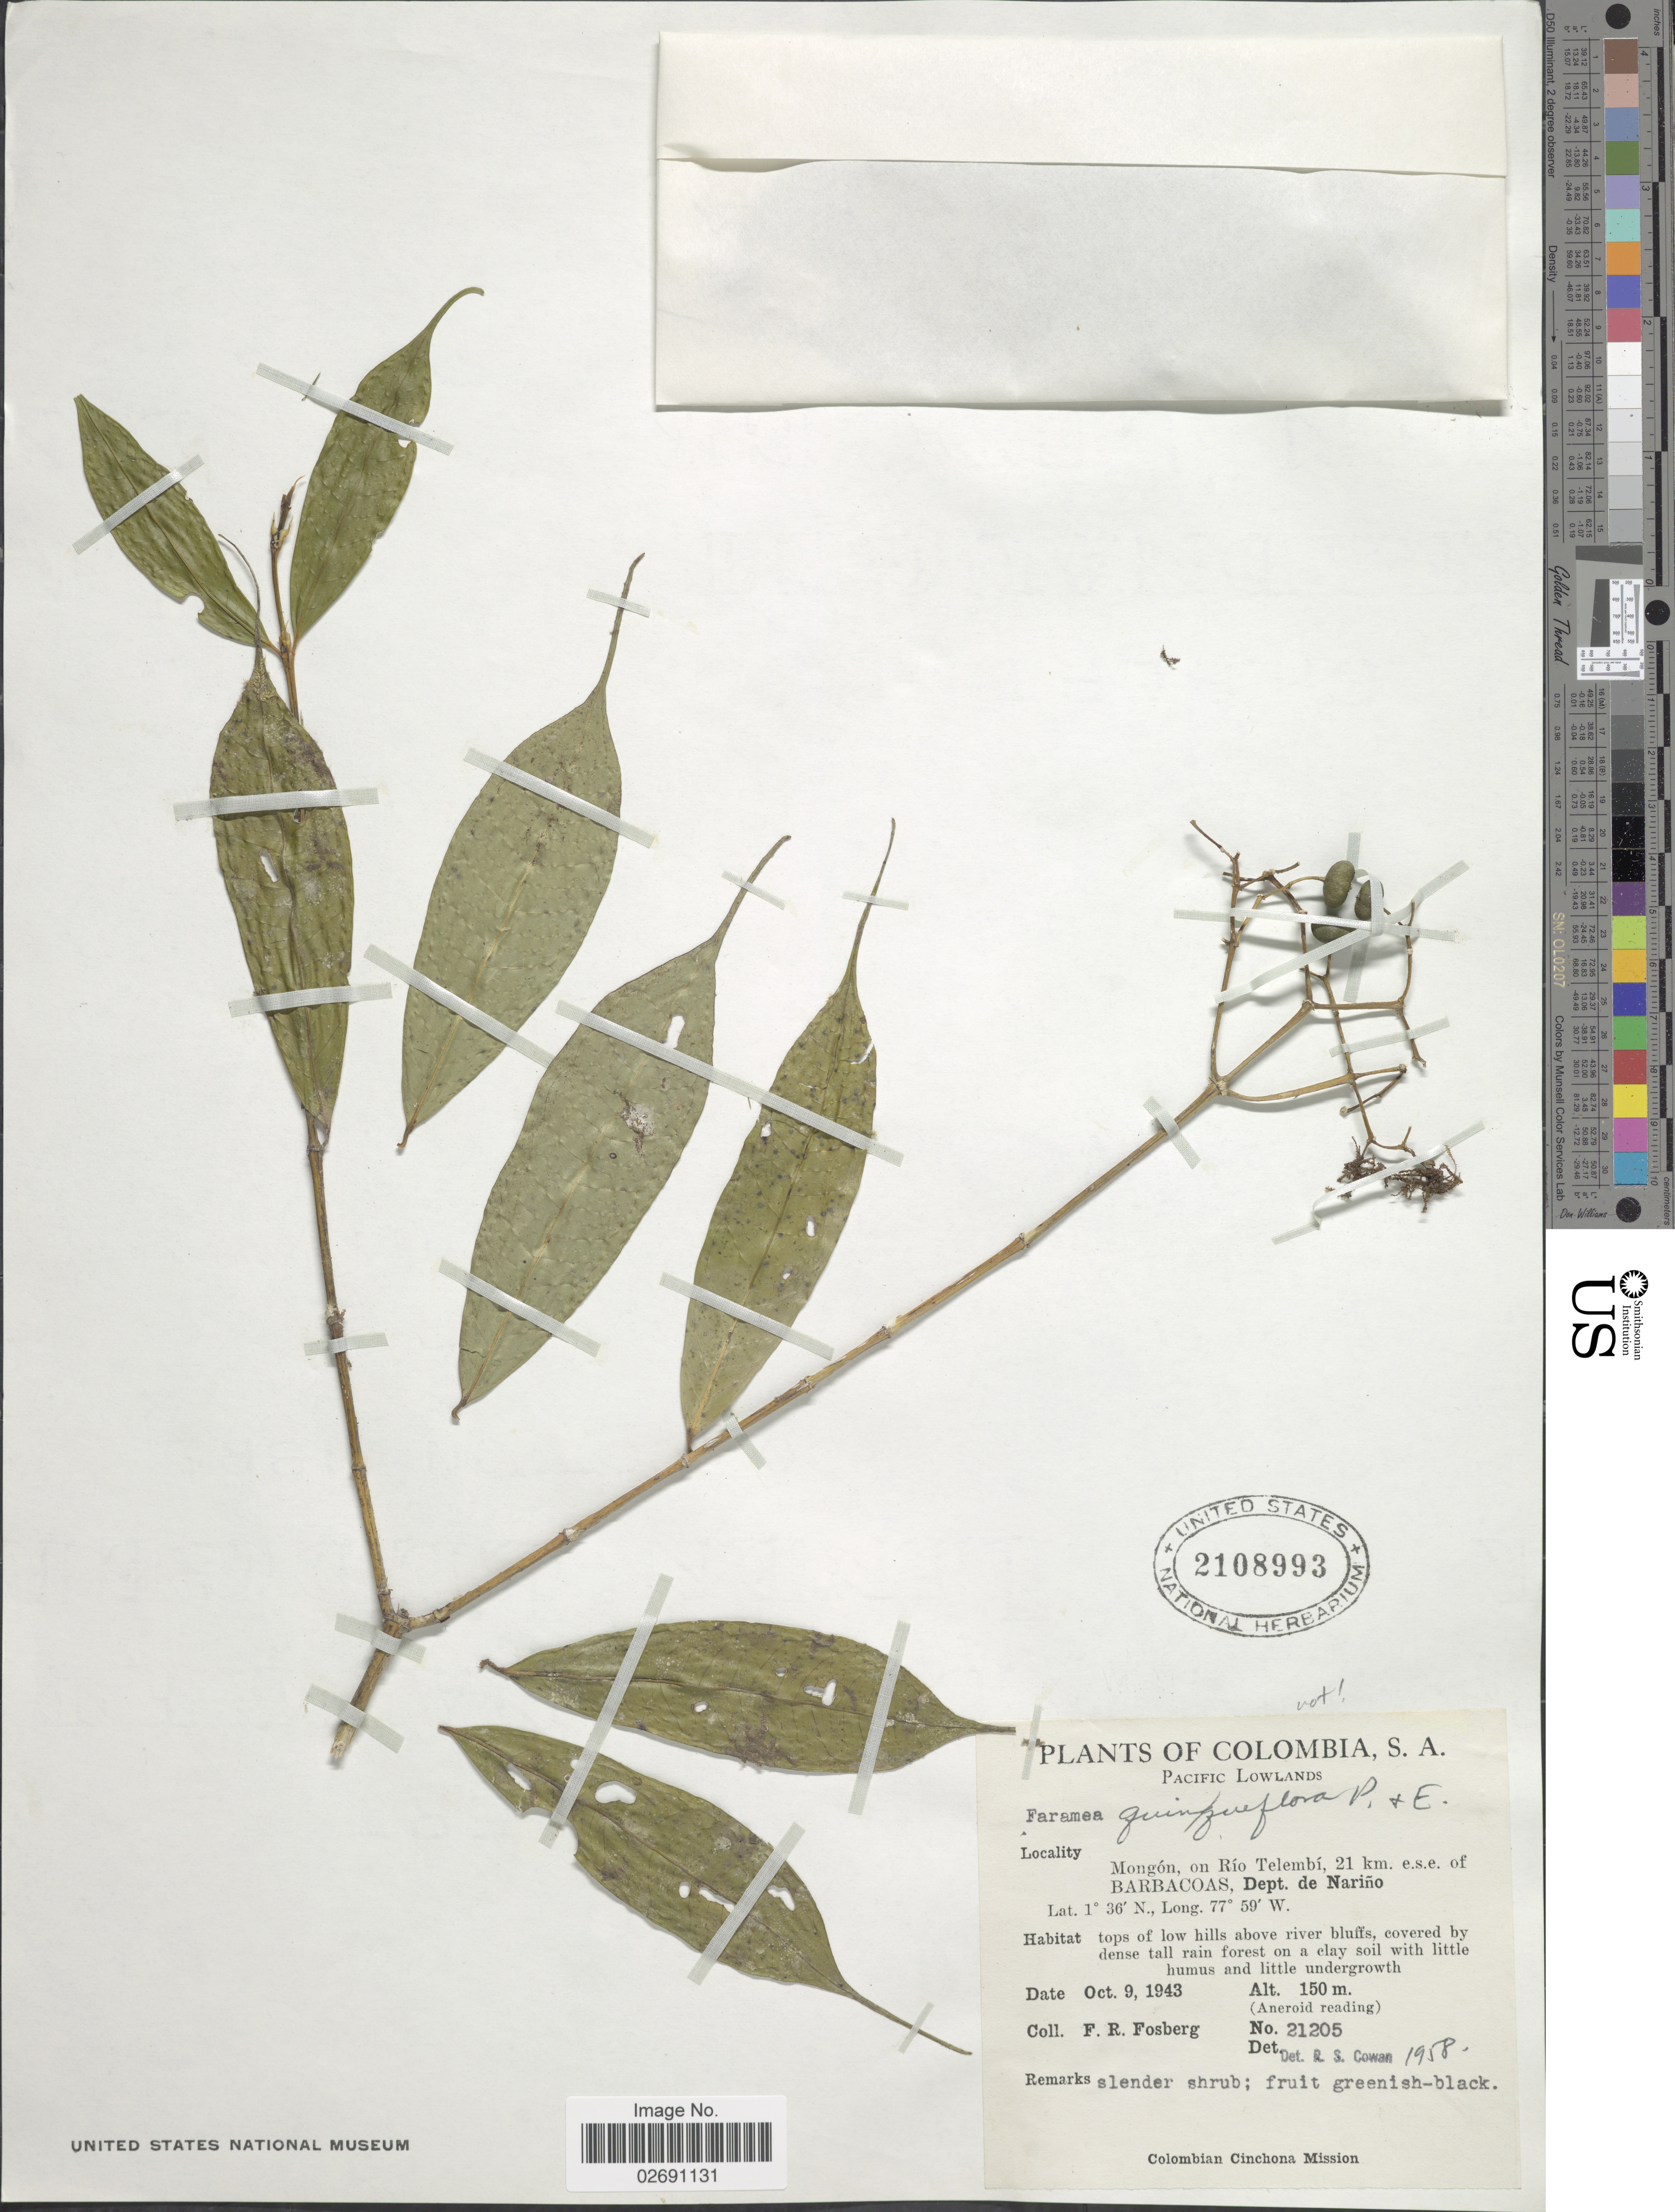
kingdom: Plantae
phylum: Tracheophyta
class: Magnoliopsida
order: Gentianales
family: Rubiaceae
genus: Faramea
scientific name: Faramea sp.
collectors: F. R. Fosberg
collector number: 21205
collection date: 1943-10-09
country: Colombia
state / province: Nariño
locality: Pacific Lowlands, Mongon, on Rio Telembi, 21 km. e.s.e of Barbacoas, tops of low hills above river bluffs, covered by dense tall rain forest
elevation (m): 150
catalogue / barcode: US 2108993